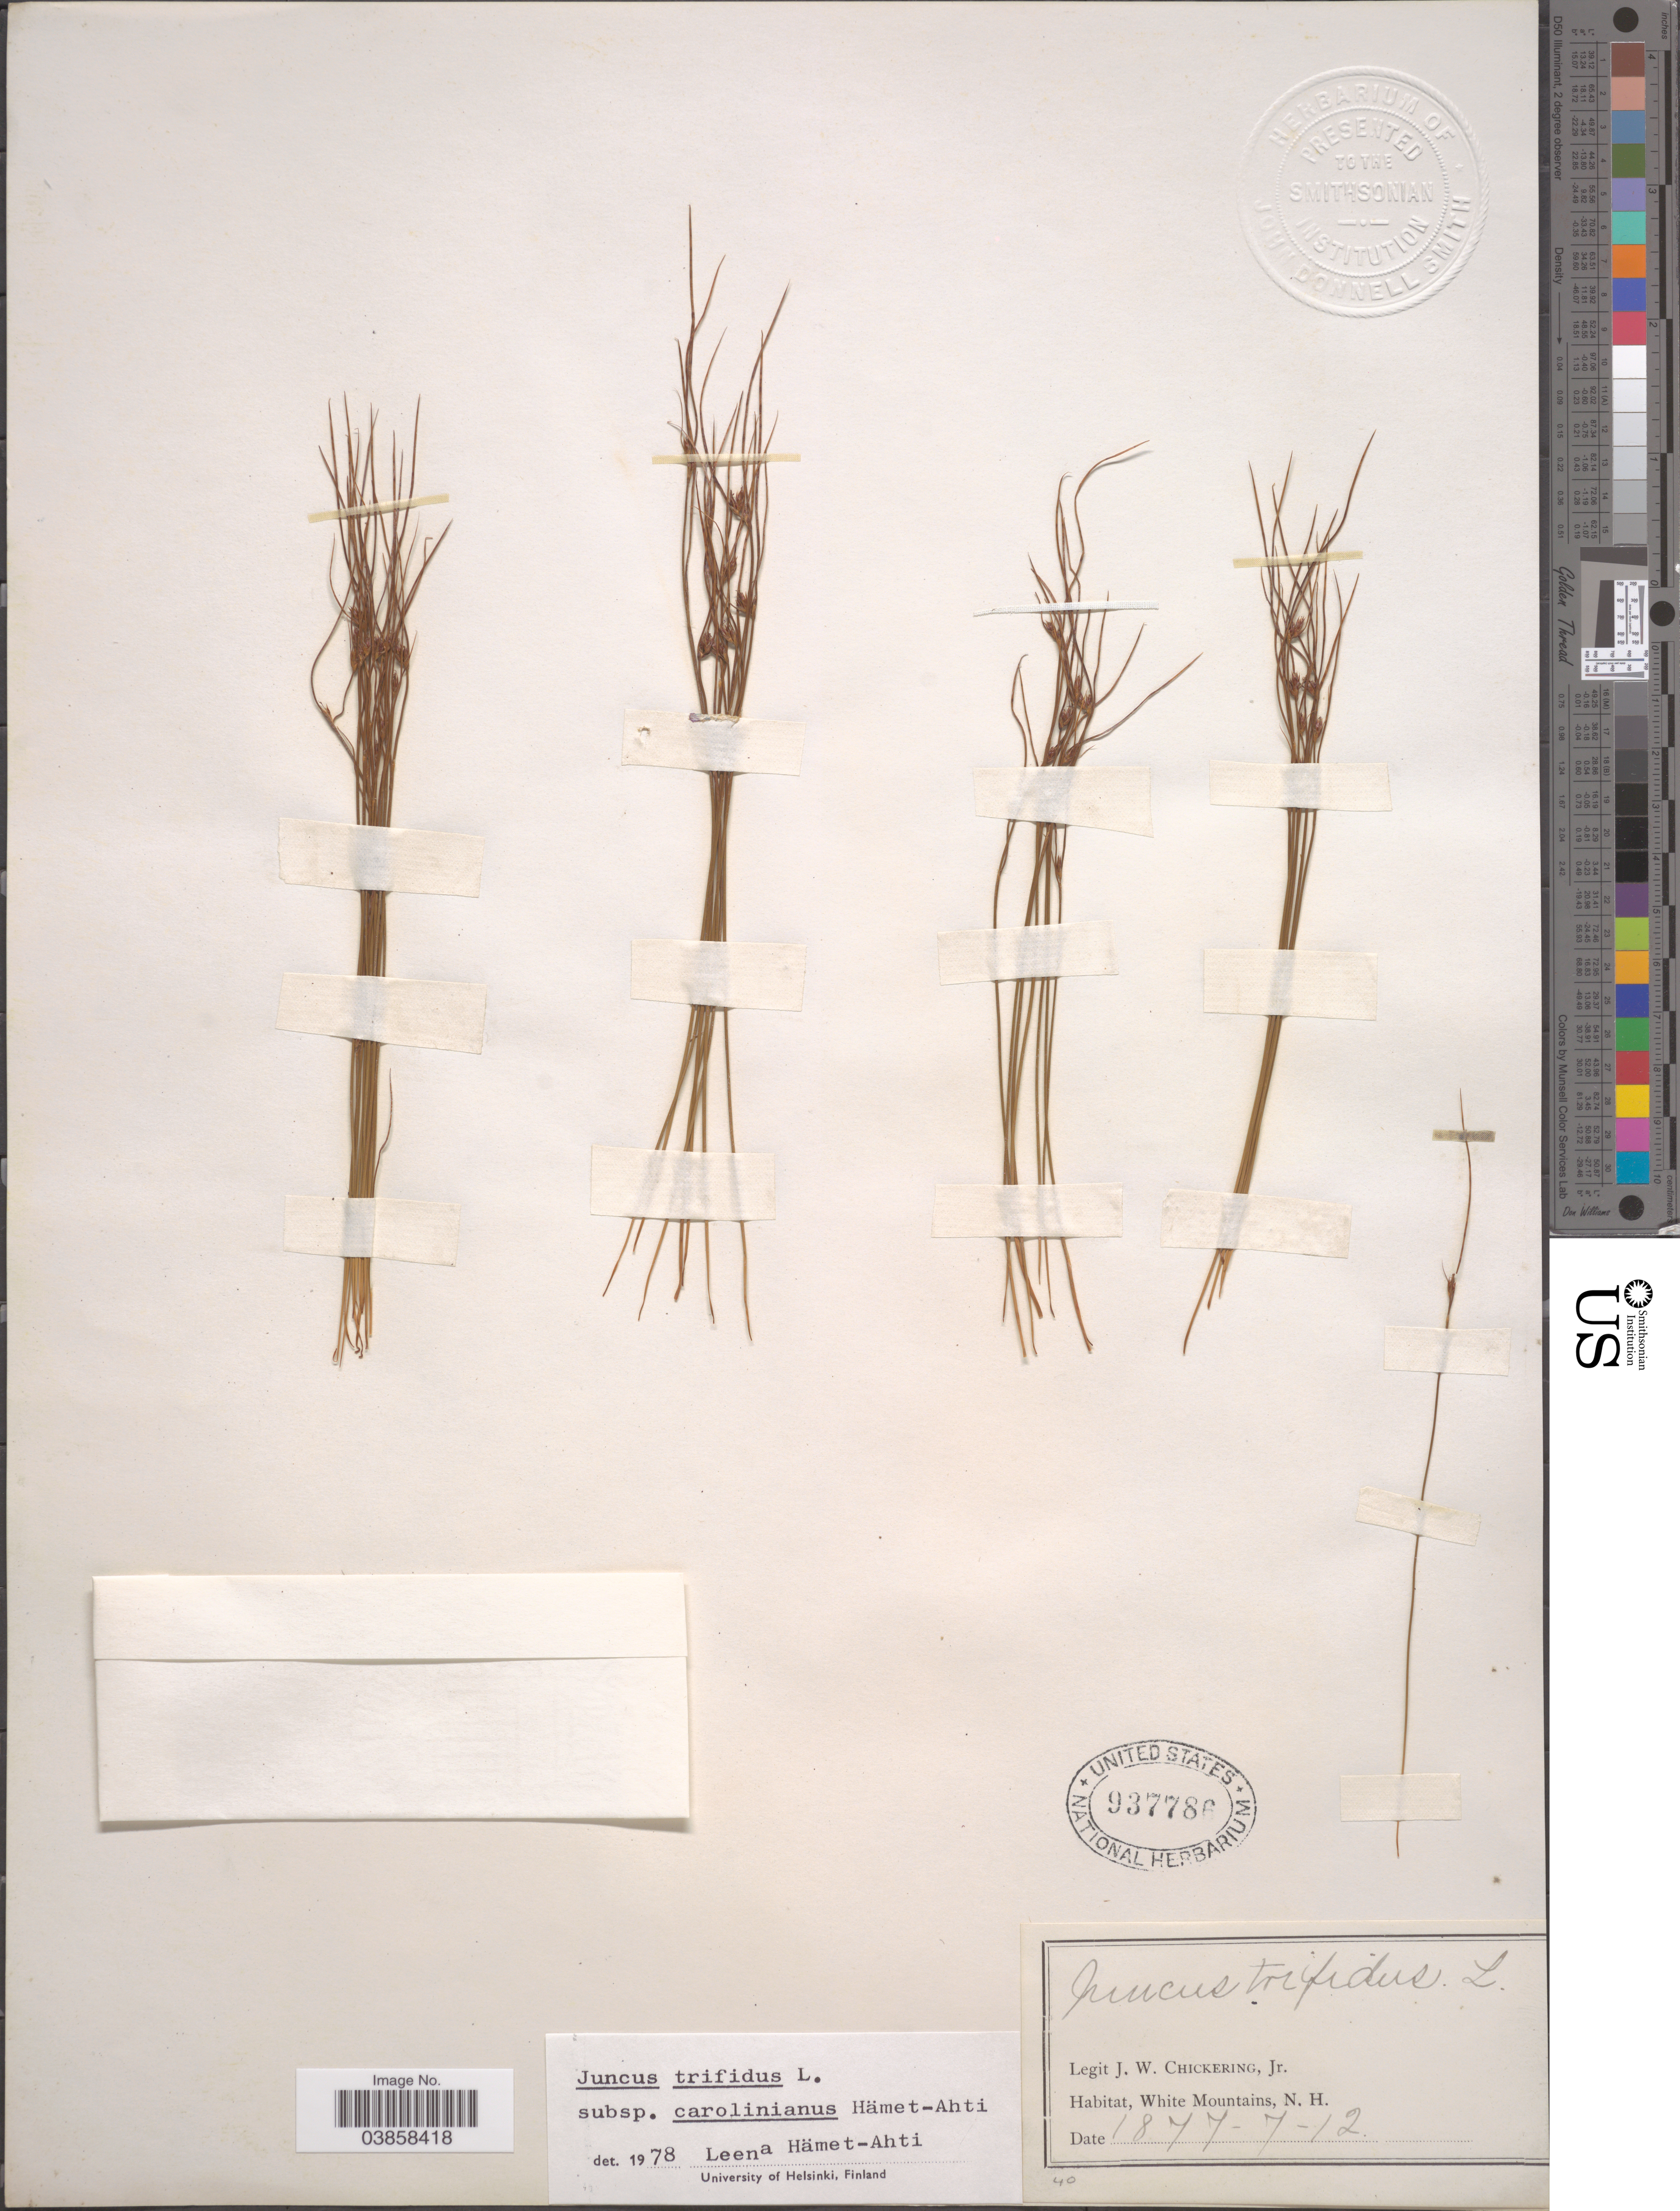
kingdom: Plantae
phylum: Tracheophyta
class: Liliopsida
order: Poales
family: Juncaceae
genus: Juncus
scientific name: Juncus trifidus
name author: L.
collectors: J. W. Chickering Jr.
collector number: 40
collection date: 1877-07-12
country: United States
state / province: New Hampshire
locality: White Mountains.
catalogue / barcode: US 937786